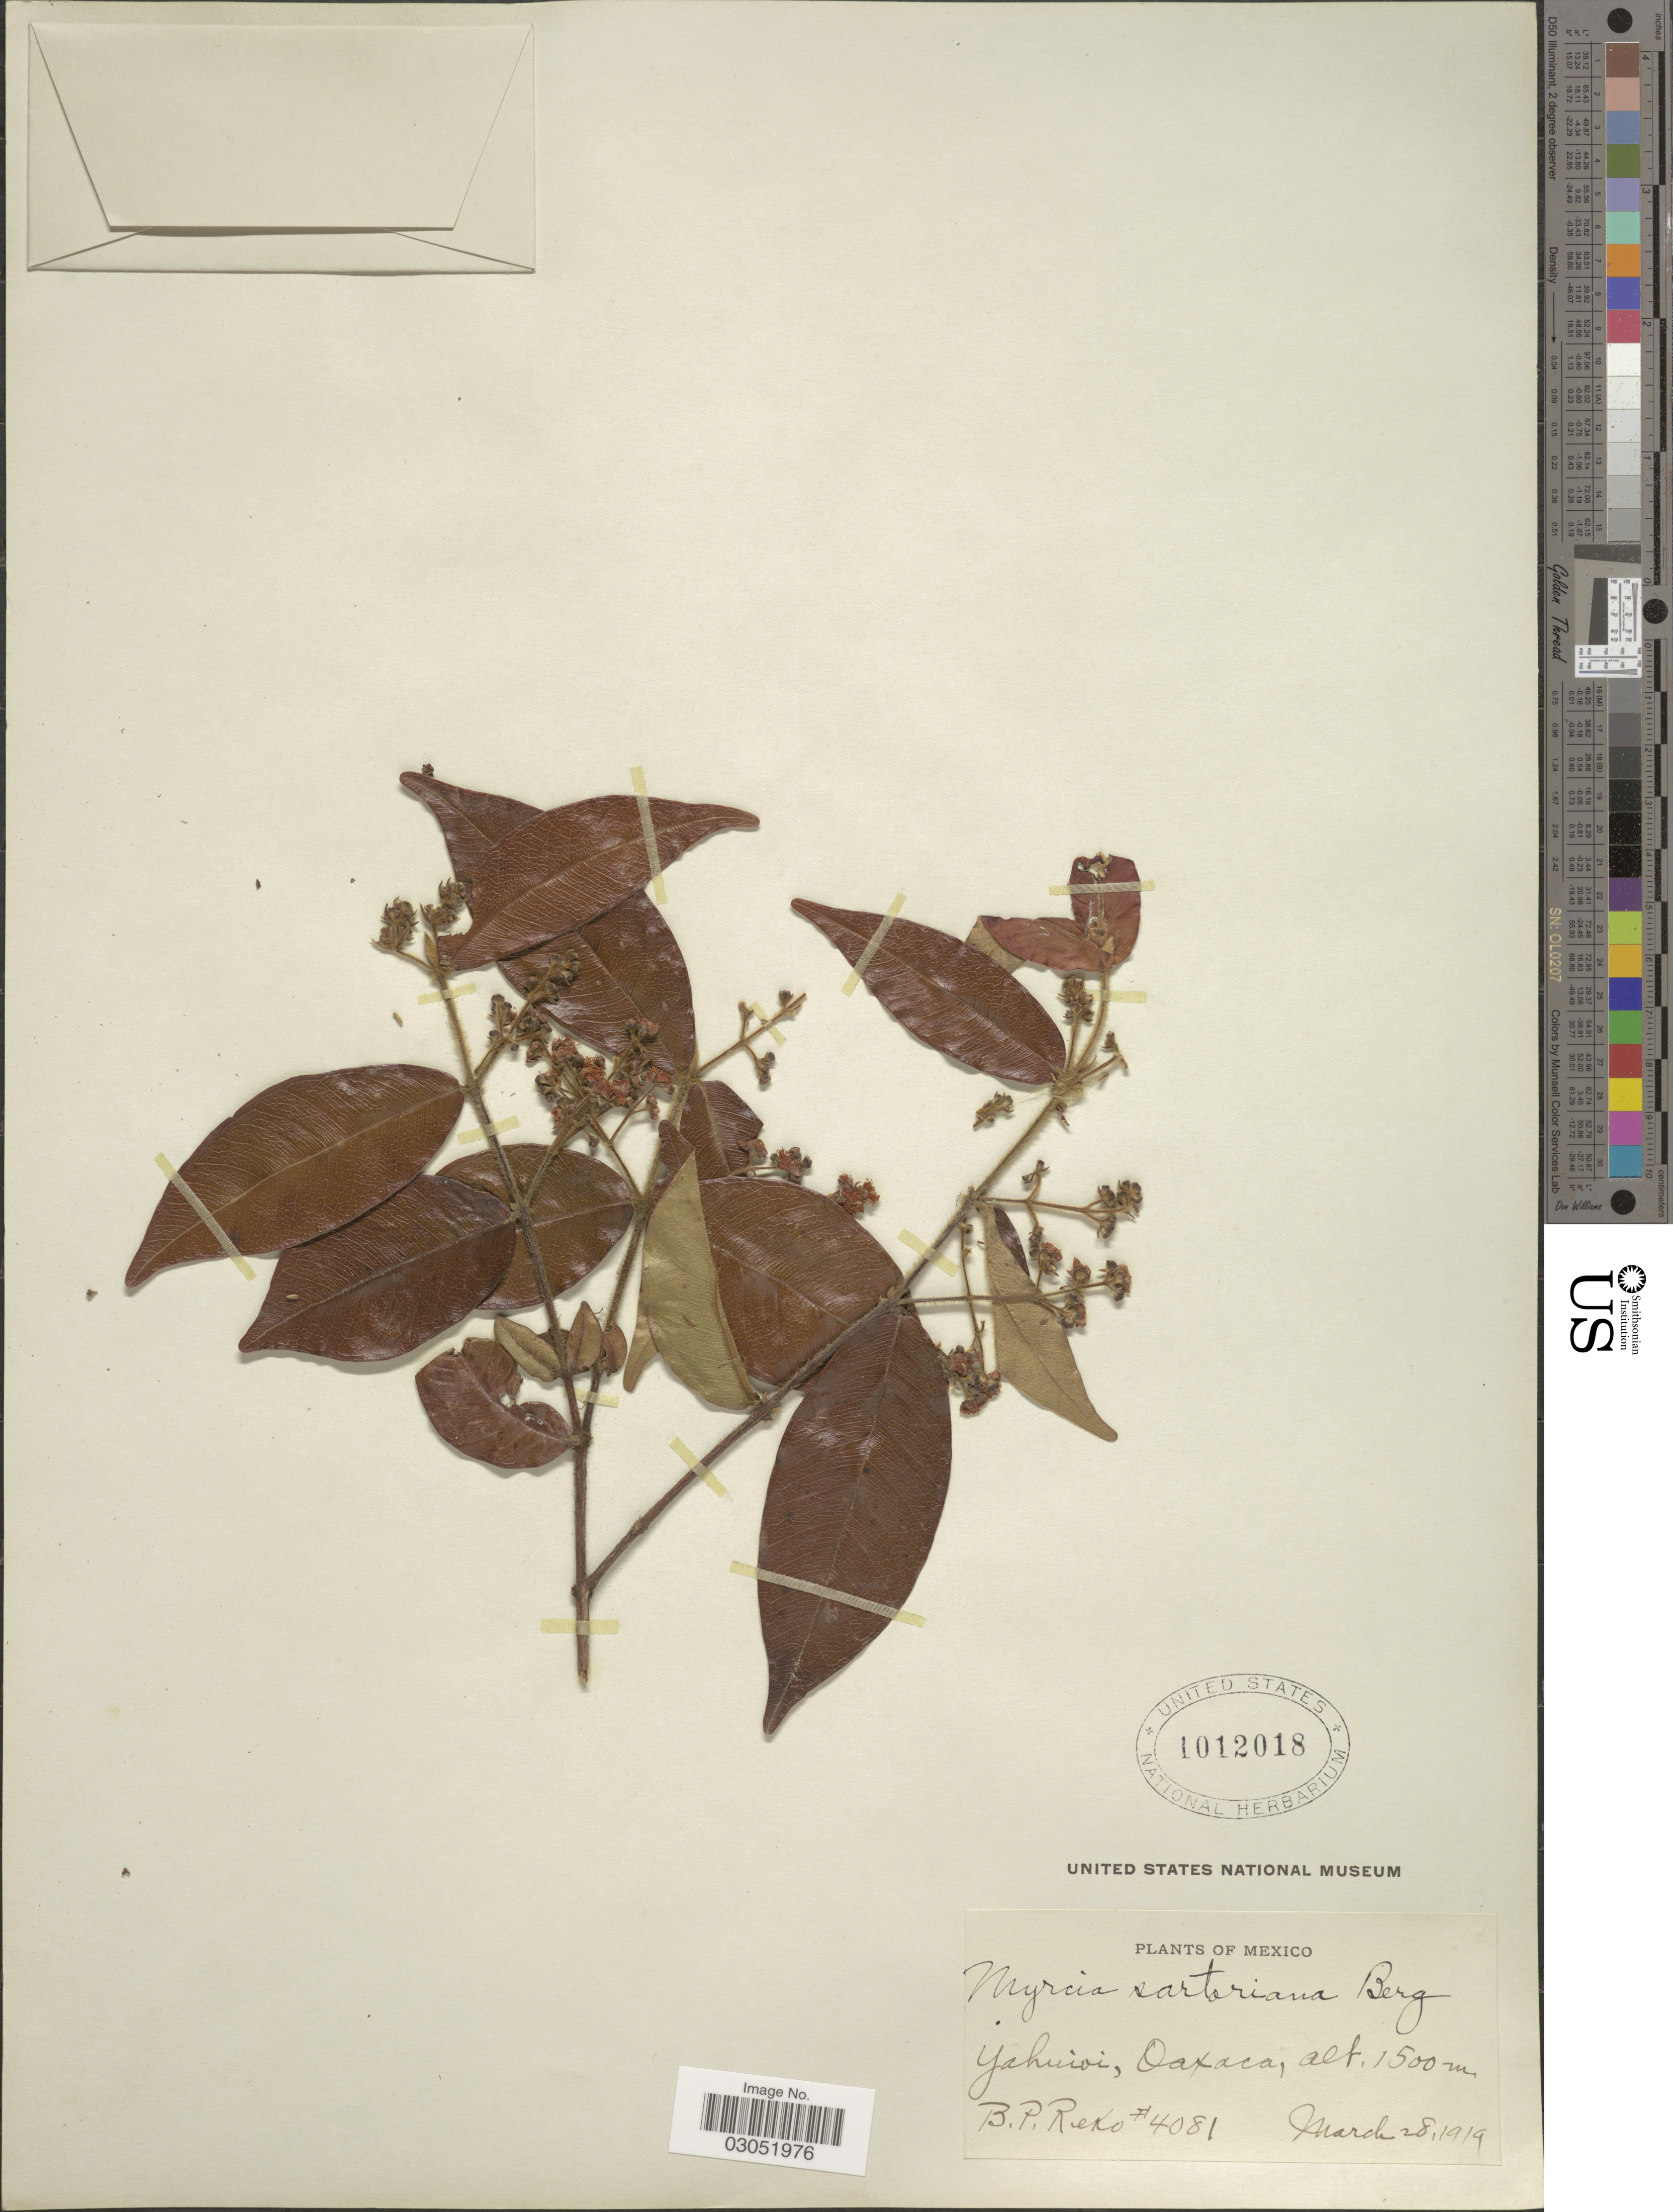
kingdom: Plantae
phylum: Tracheophyta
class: Magnoliopsida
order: Myrtales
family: Myrtaceae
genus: Myrcia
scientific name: Myrcia splendens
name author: (Sw.) DC.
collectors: B. P. Reko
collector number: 4081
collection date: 1919-03-28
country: Mexico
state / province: Oaxaca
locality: Yahuivi.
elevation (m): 1500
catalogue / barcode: US 1012018